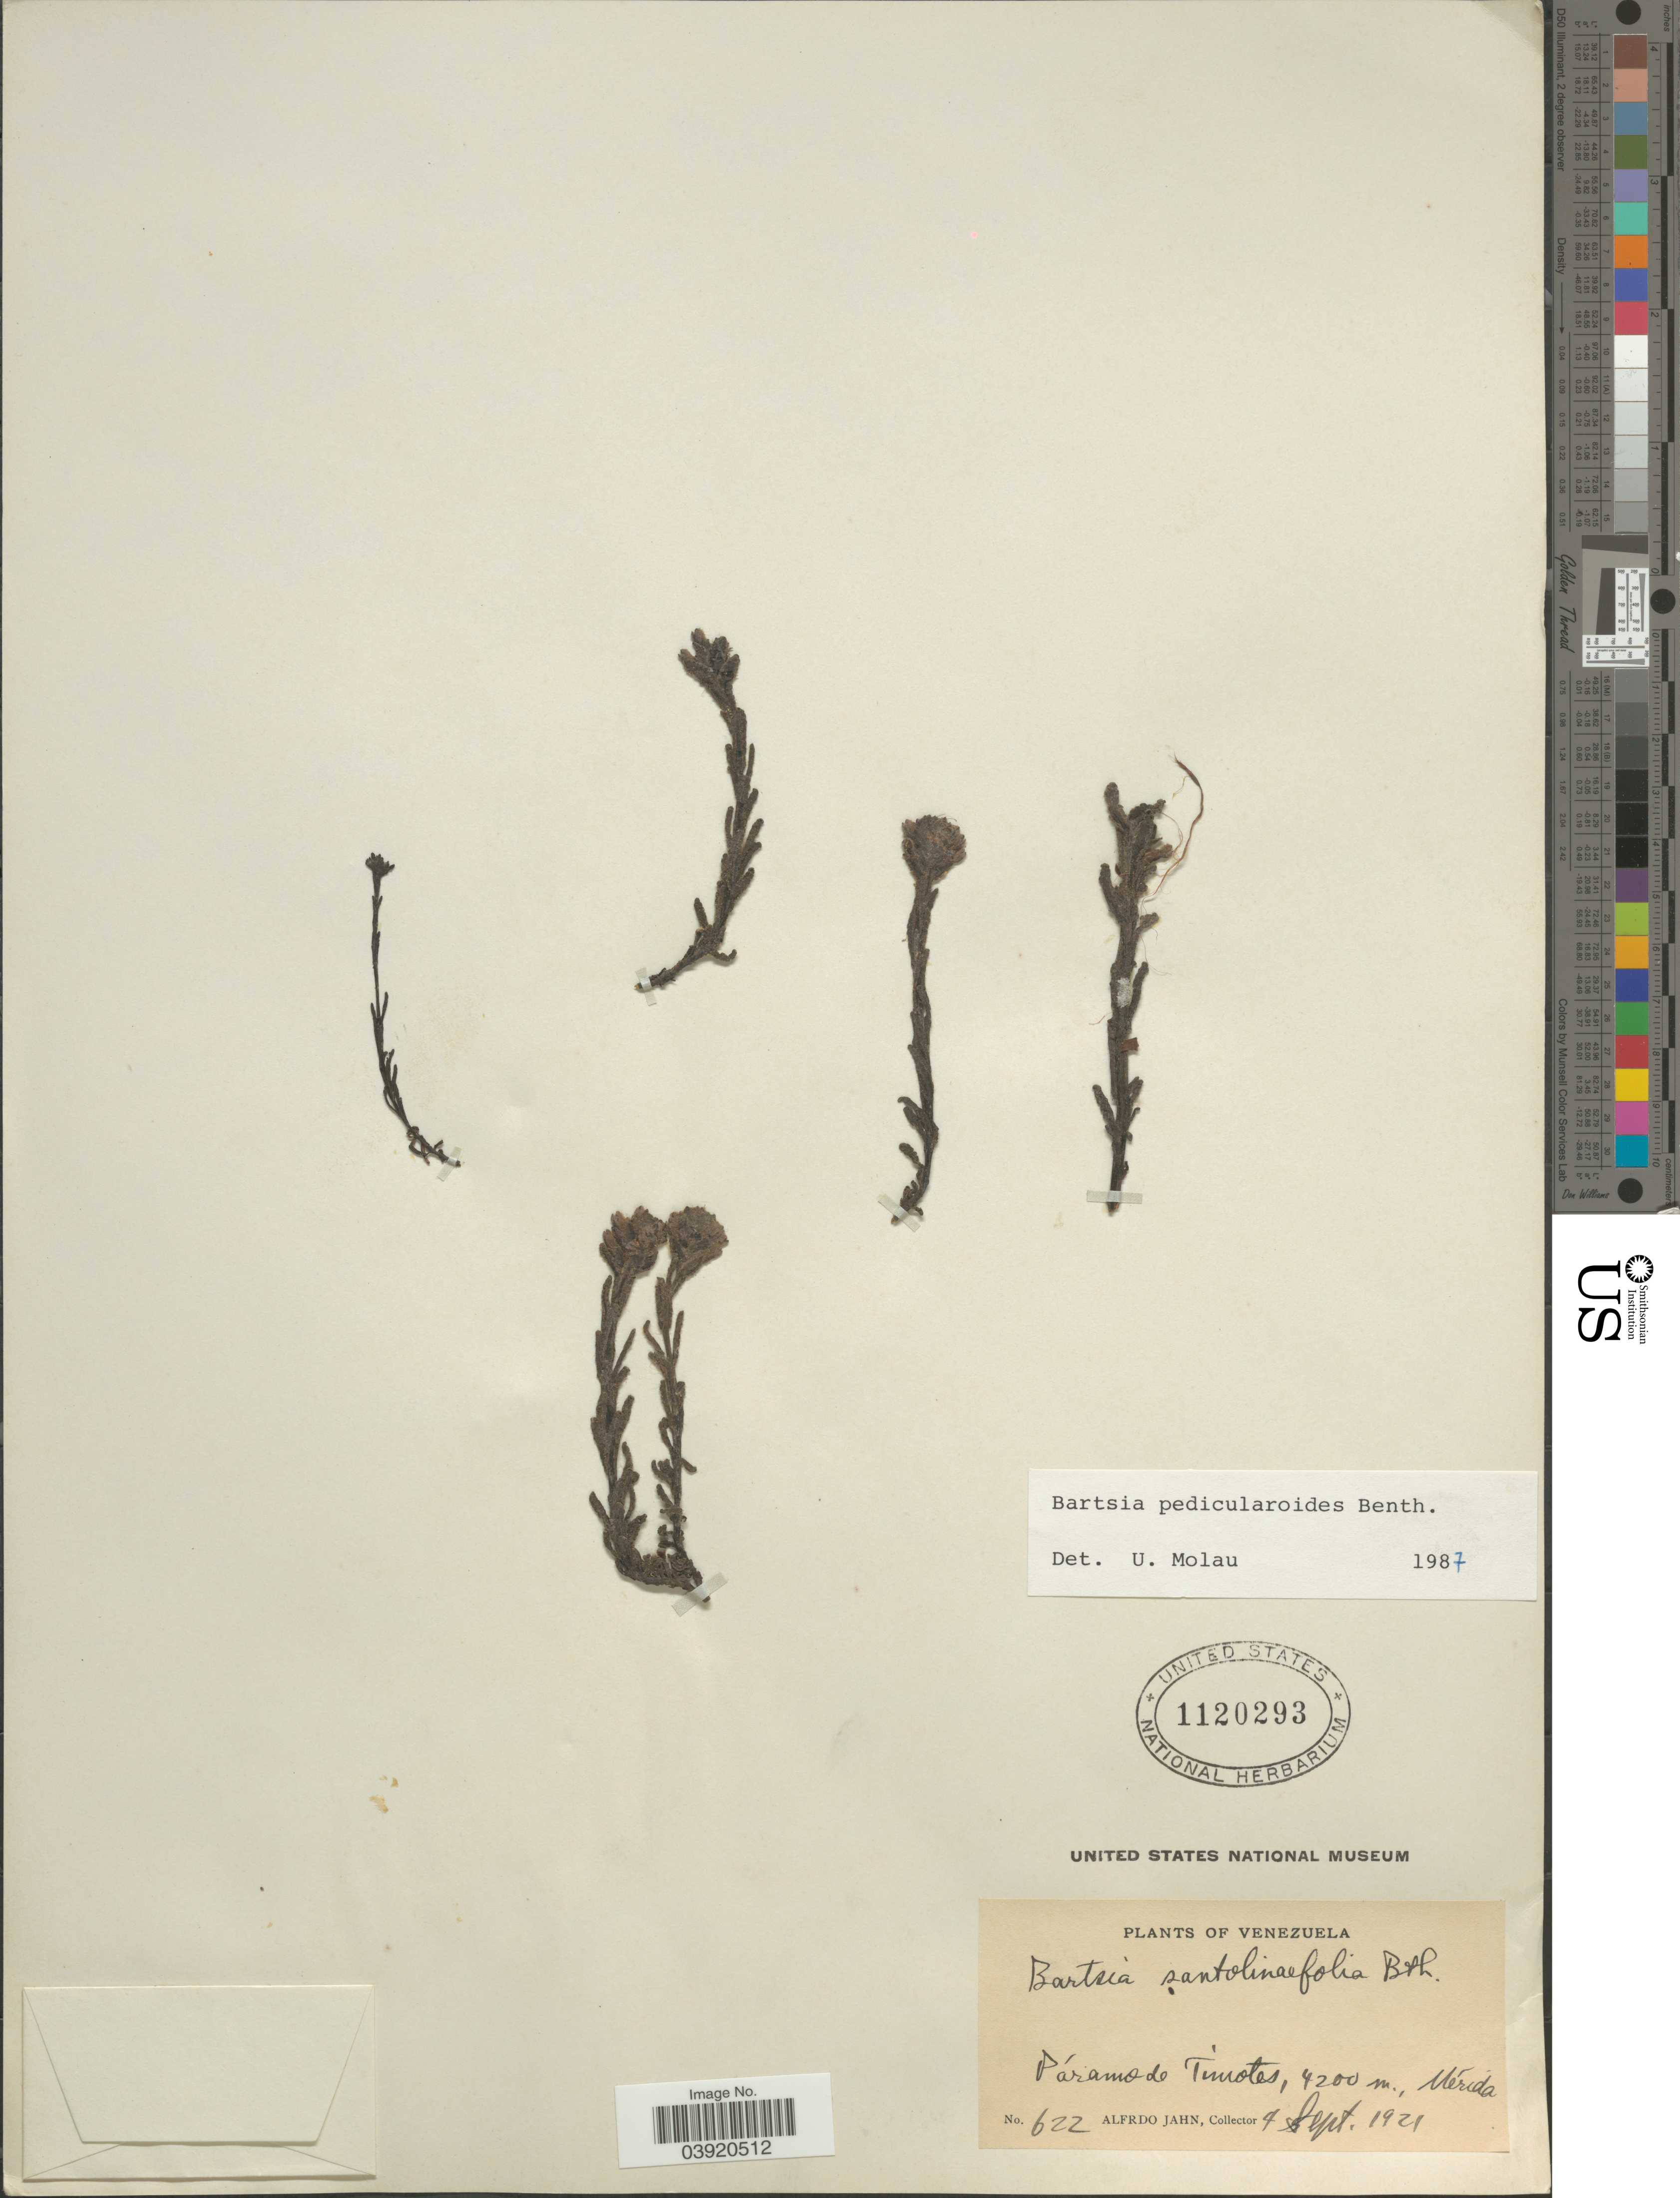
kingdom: Plantae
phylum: Tracheophyta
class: Magnoliopsida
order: Lamiales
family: Orobanchaceae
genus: Bartsia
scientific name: Bartsia pedicularoides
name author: Benth.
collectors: A. Jahn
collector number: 622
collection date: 1921-09-07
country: Venezuela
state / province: Merida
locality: Páramo de Timotes.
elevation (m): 4200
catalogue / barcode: US 1120293